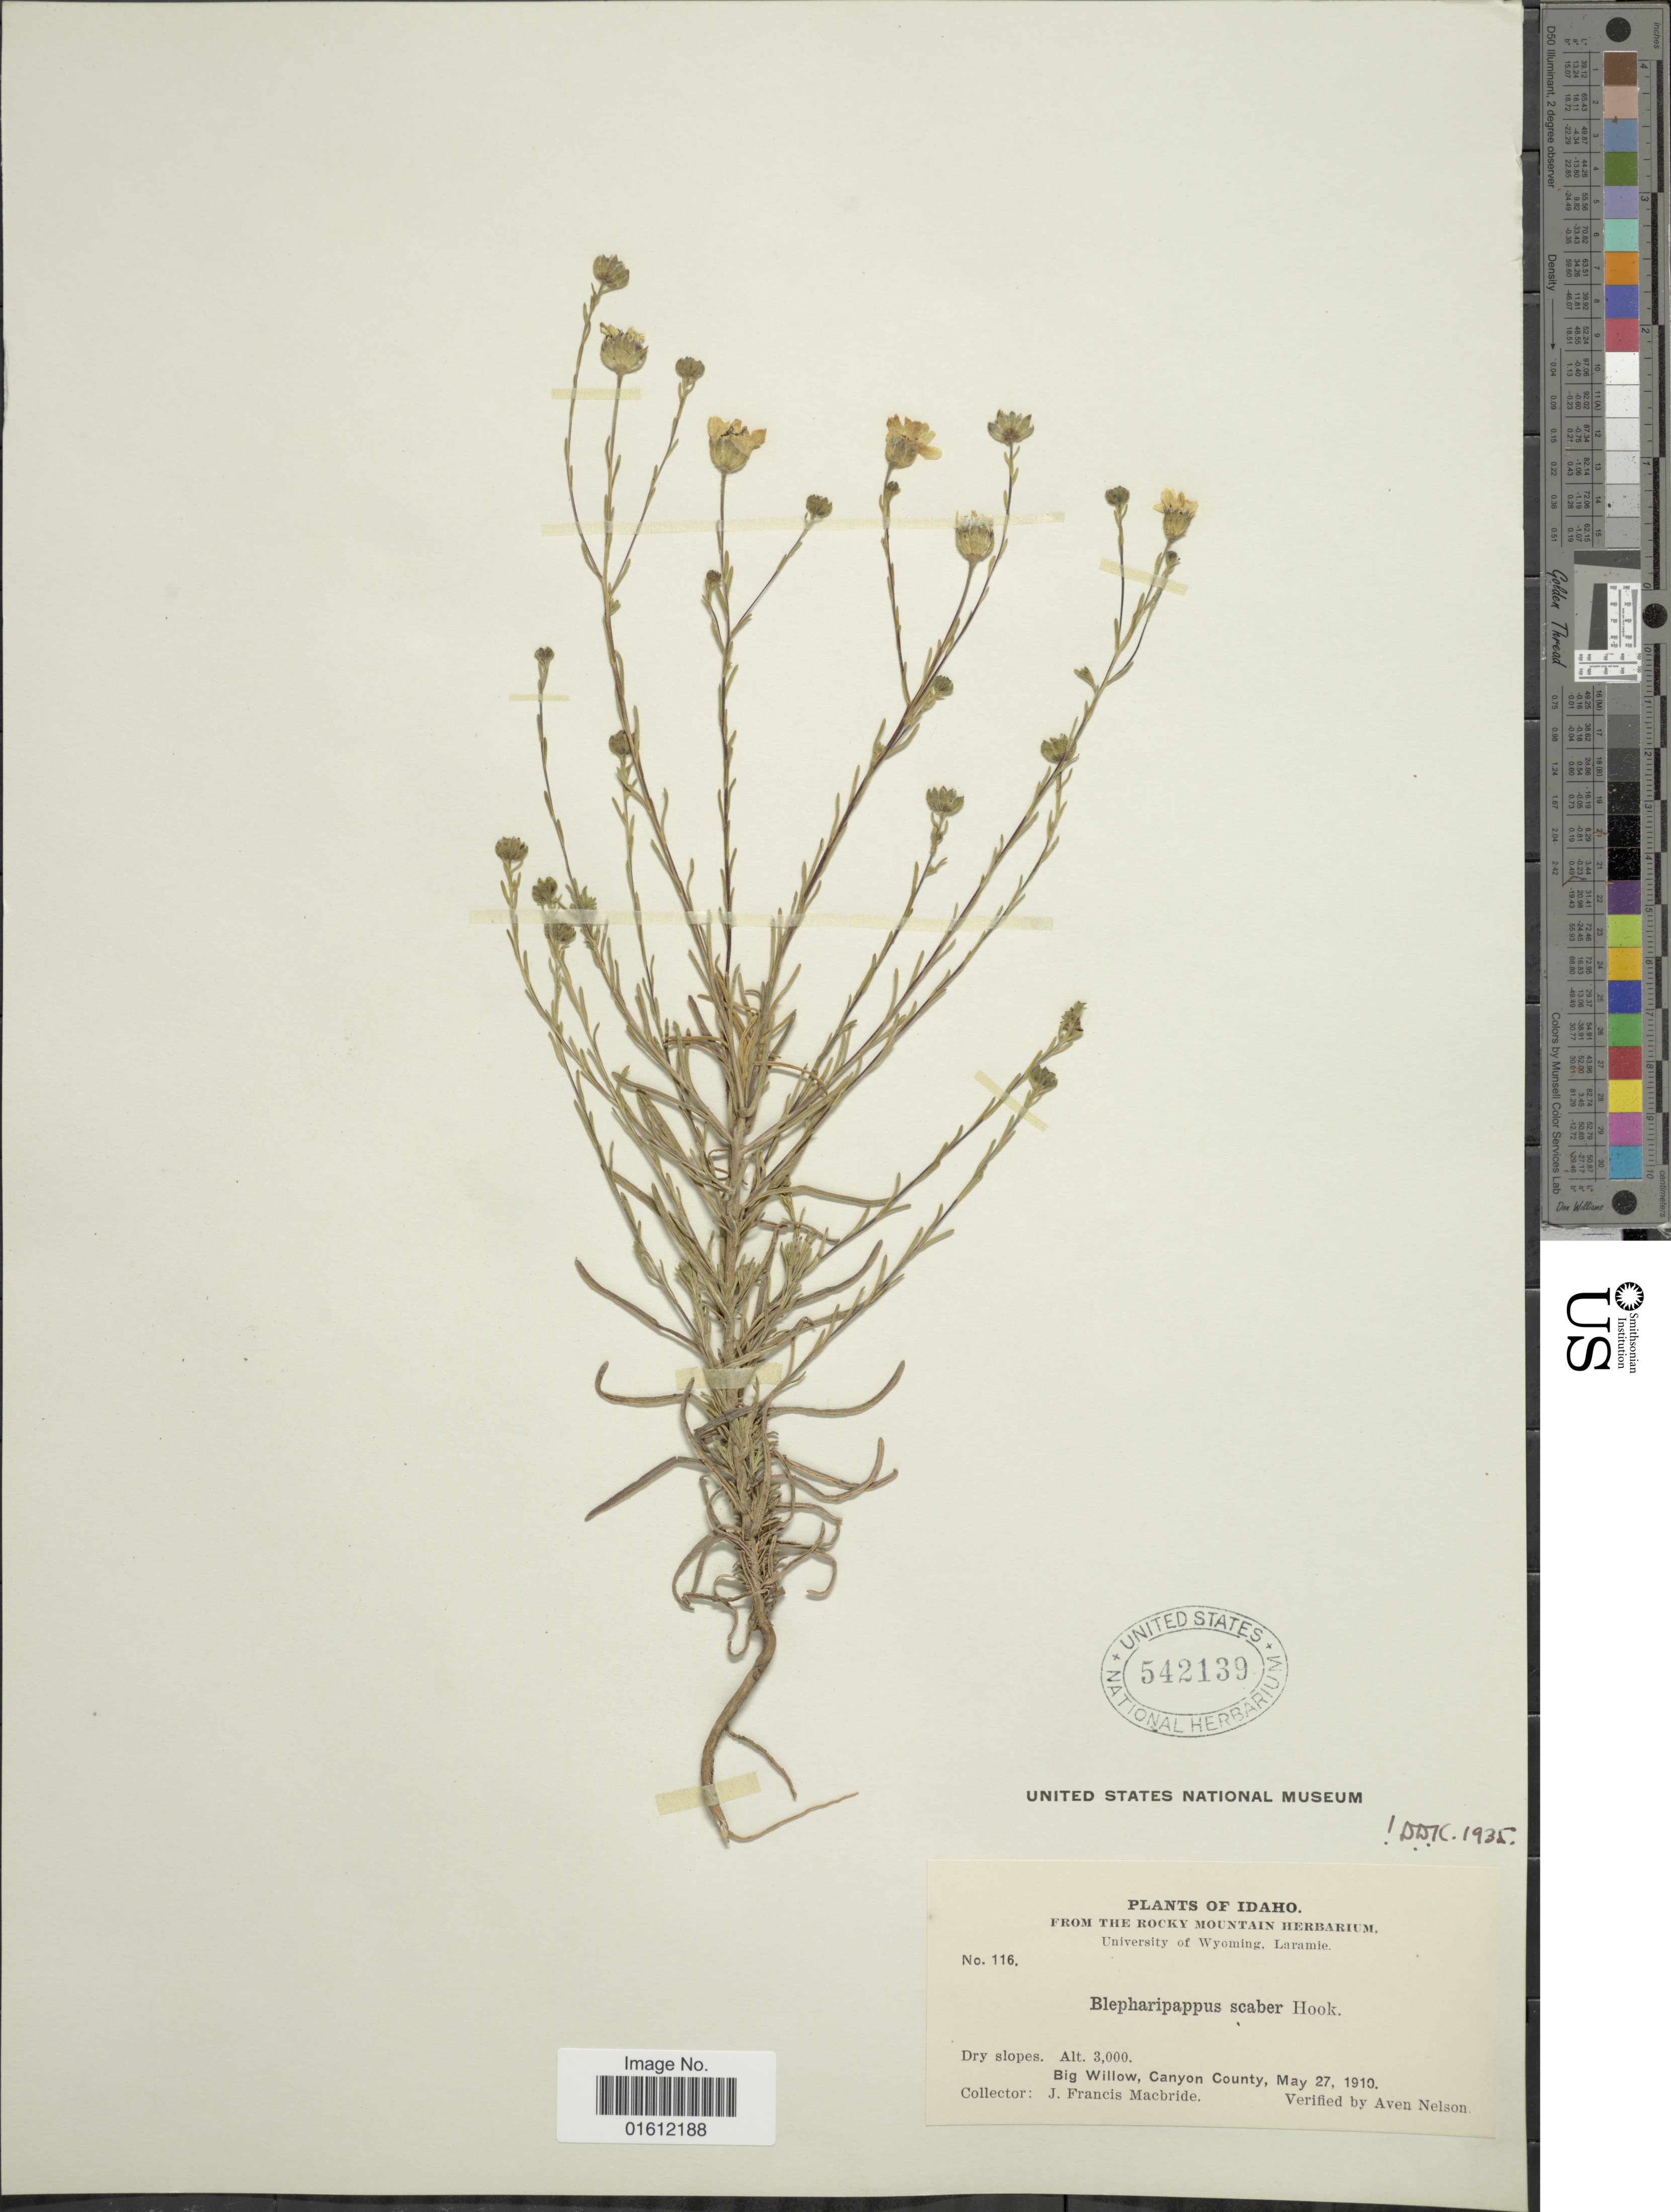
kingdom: Plantae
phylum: Tracheophyta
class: Magnoliopsida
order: Asterales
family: Asteraceae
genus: Blepharipappus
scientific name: Blepharipappus scaber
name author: Hook.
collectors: J. F. Macbride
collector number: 116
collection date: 1910-05-27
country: United States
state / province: Idaho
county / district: Canyon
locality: Big Willow, Canyon County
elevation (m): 914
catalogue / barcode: US 542139